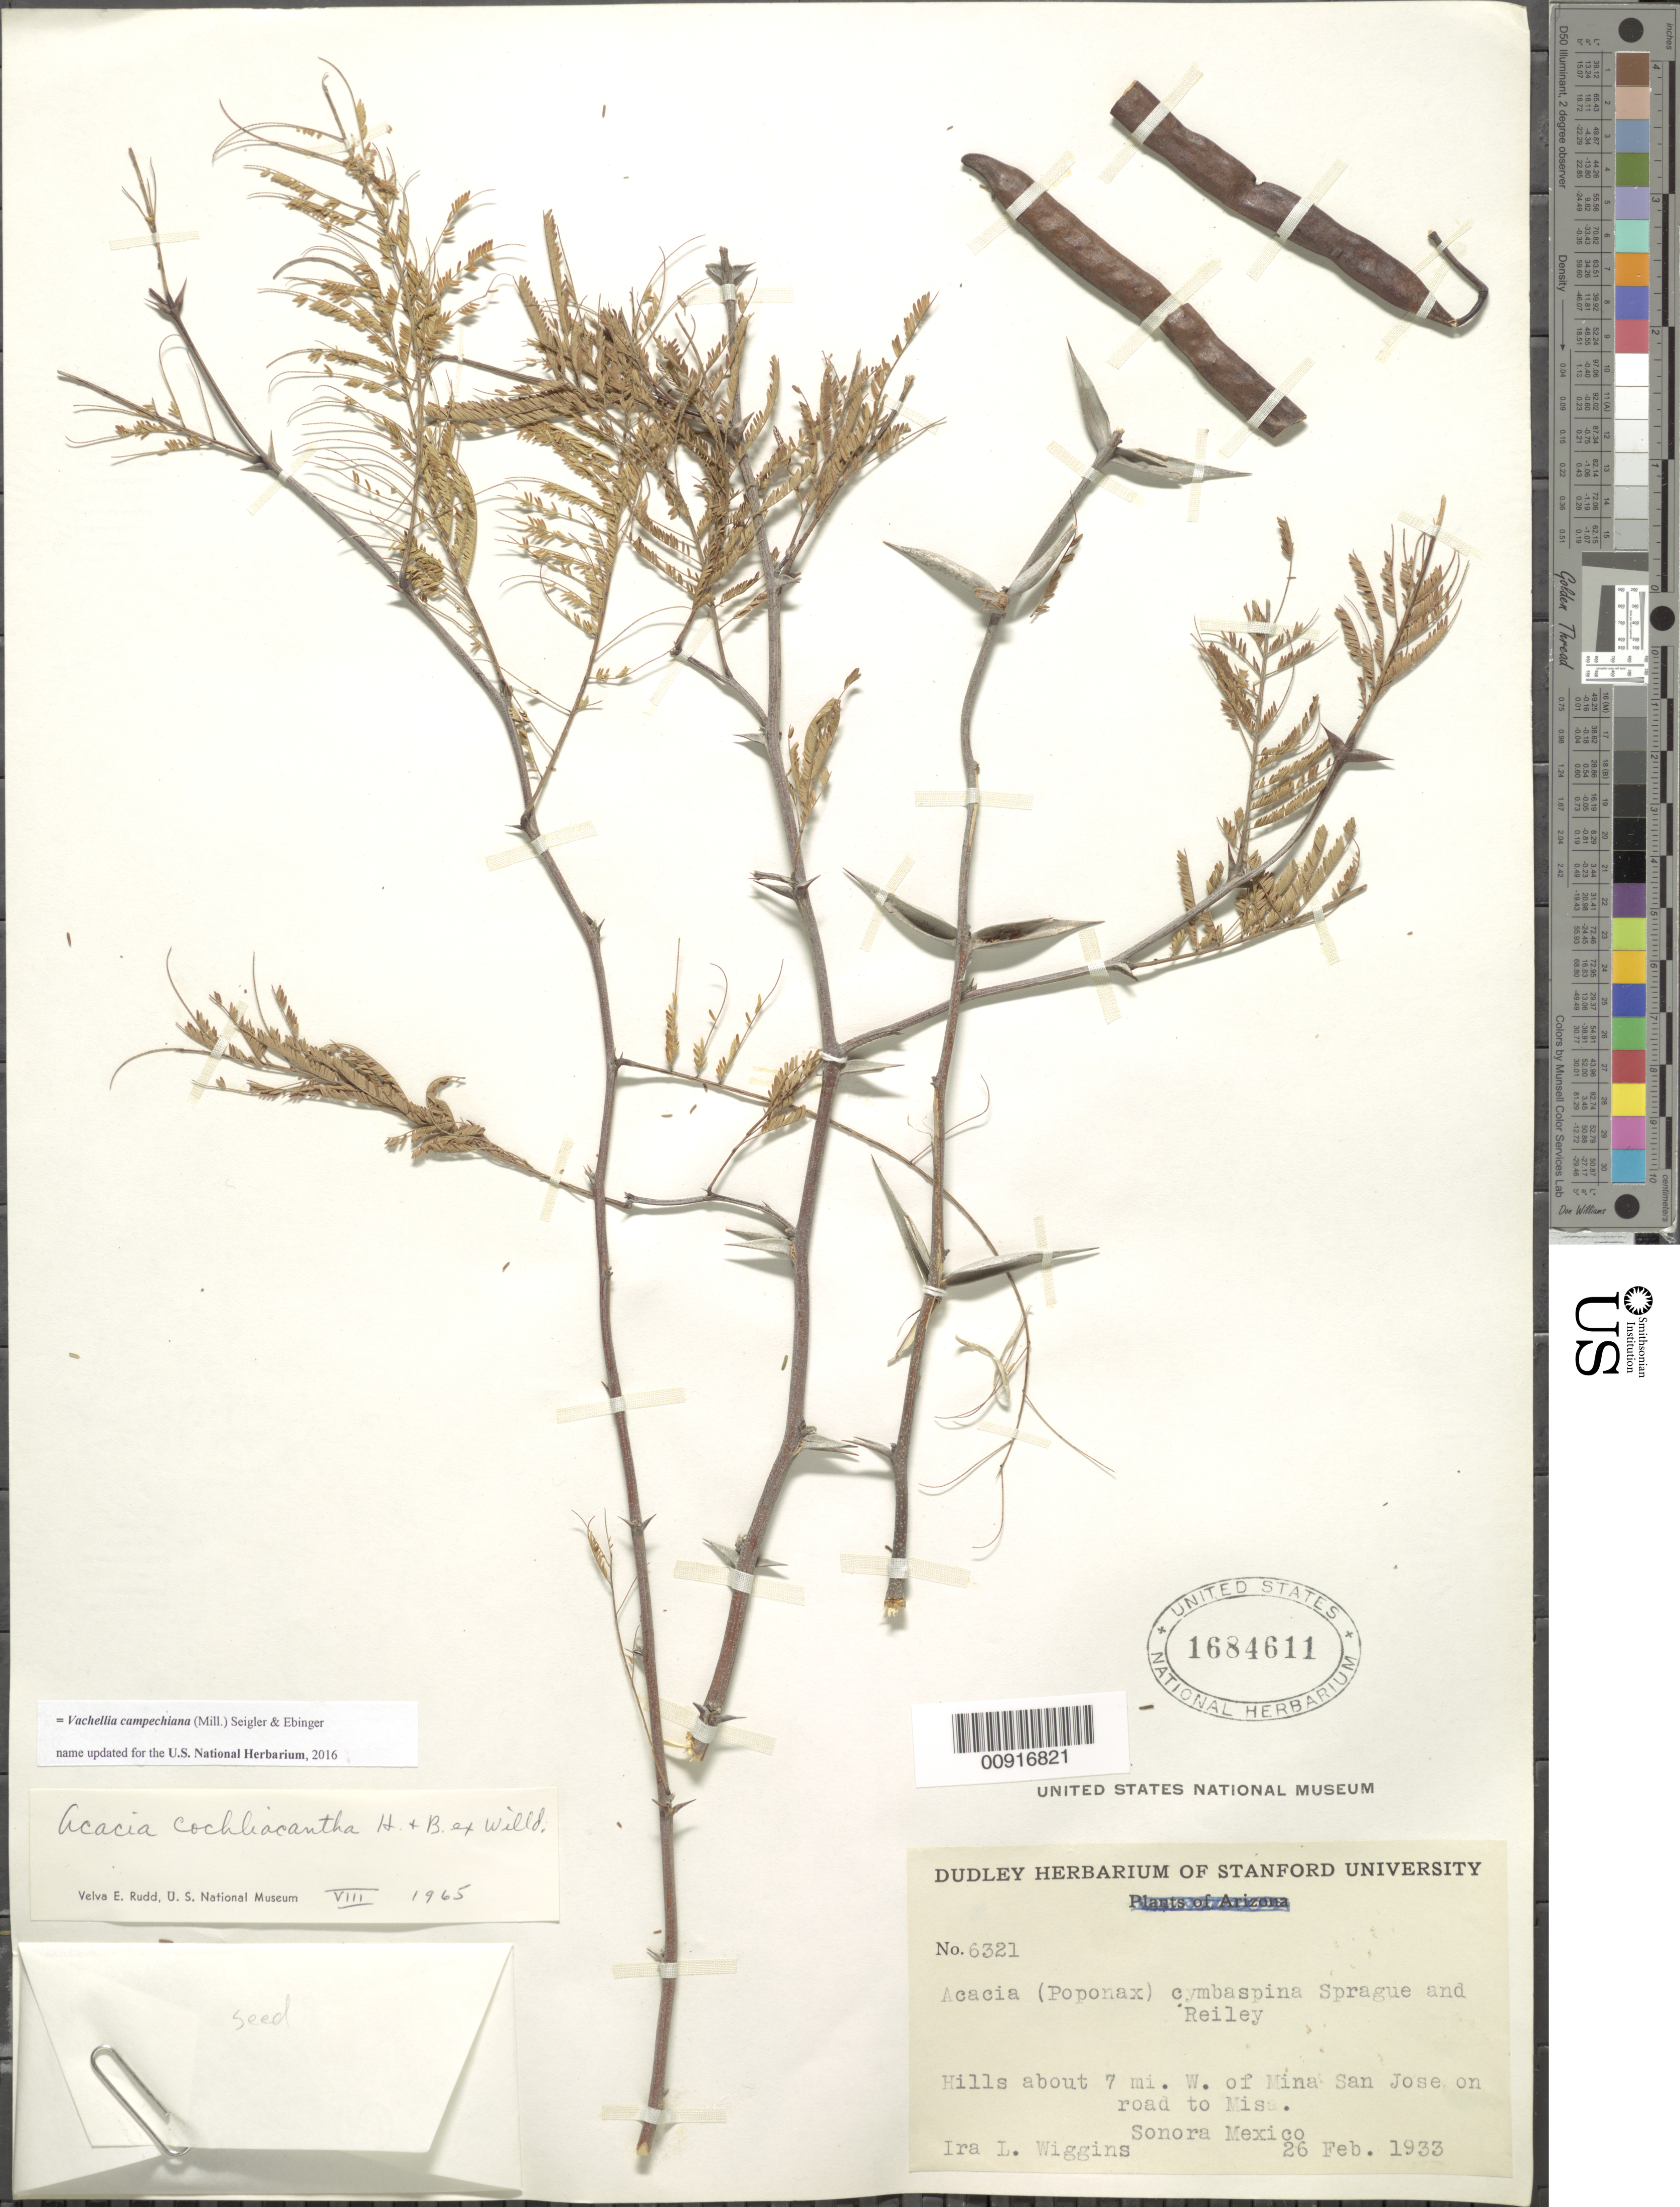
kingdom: Plantae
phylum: Tracheophyta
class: Magnoliopsida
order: Fabales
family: Fabaceae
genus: Vachellia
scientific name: Vachellia campechiana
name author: (Mill.) Seigler & Ebinger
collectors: I. L. Wiggins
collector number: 6321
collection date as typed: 26 Feb 1933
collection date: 1933-02-26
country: Mexico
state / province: Sonora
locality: Hills about 7 mi. W of Mina San José on road to Misa.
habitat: Hills.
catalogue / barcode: US 1684611